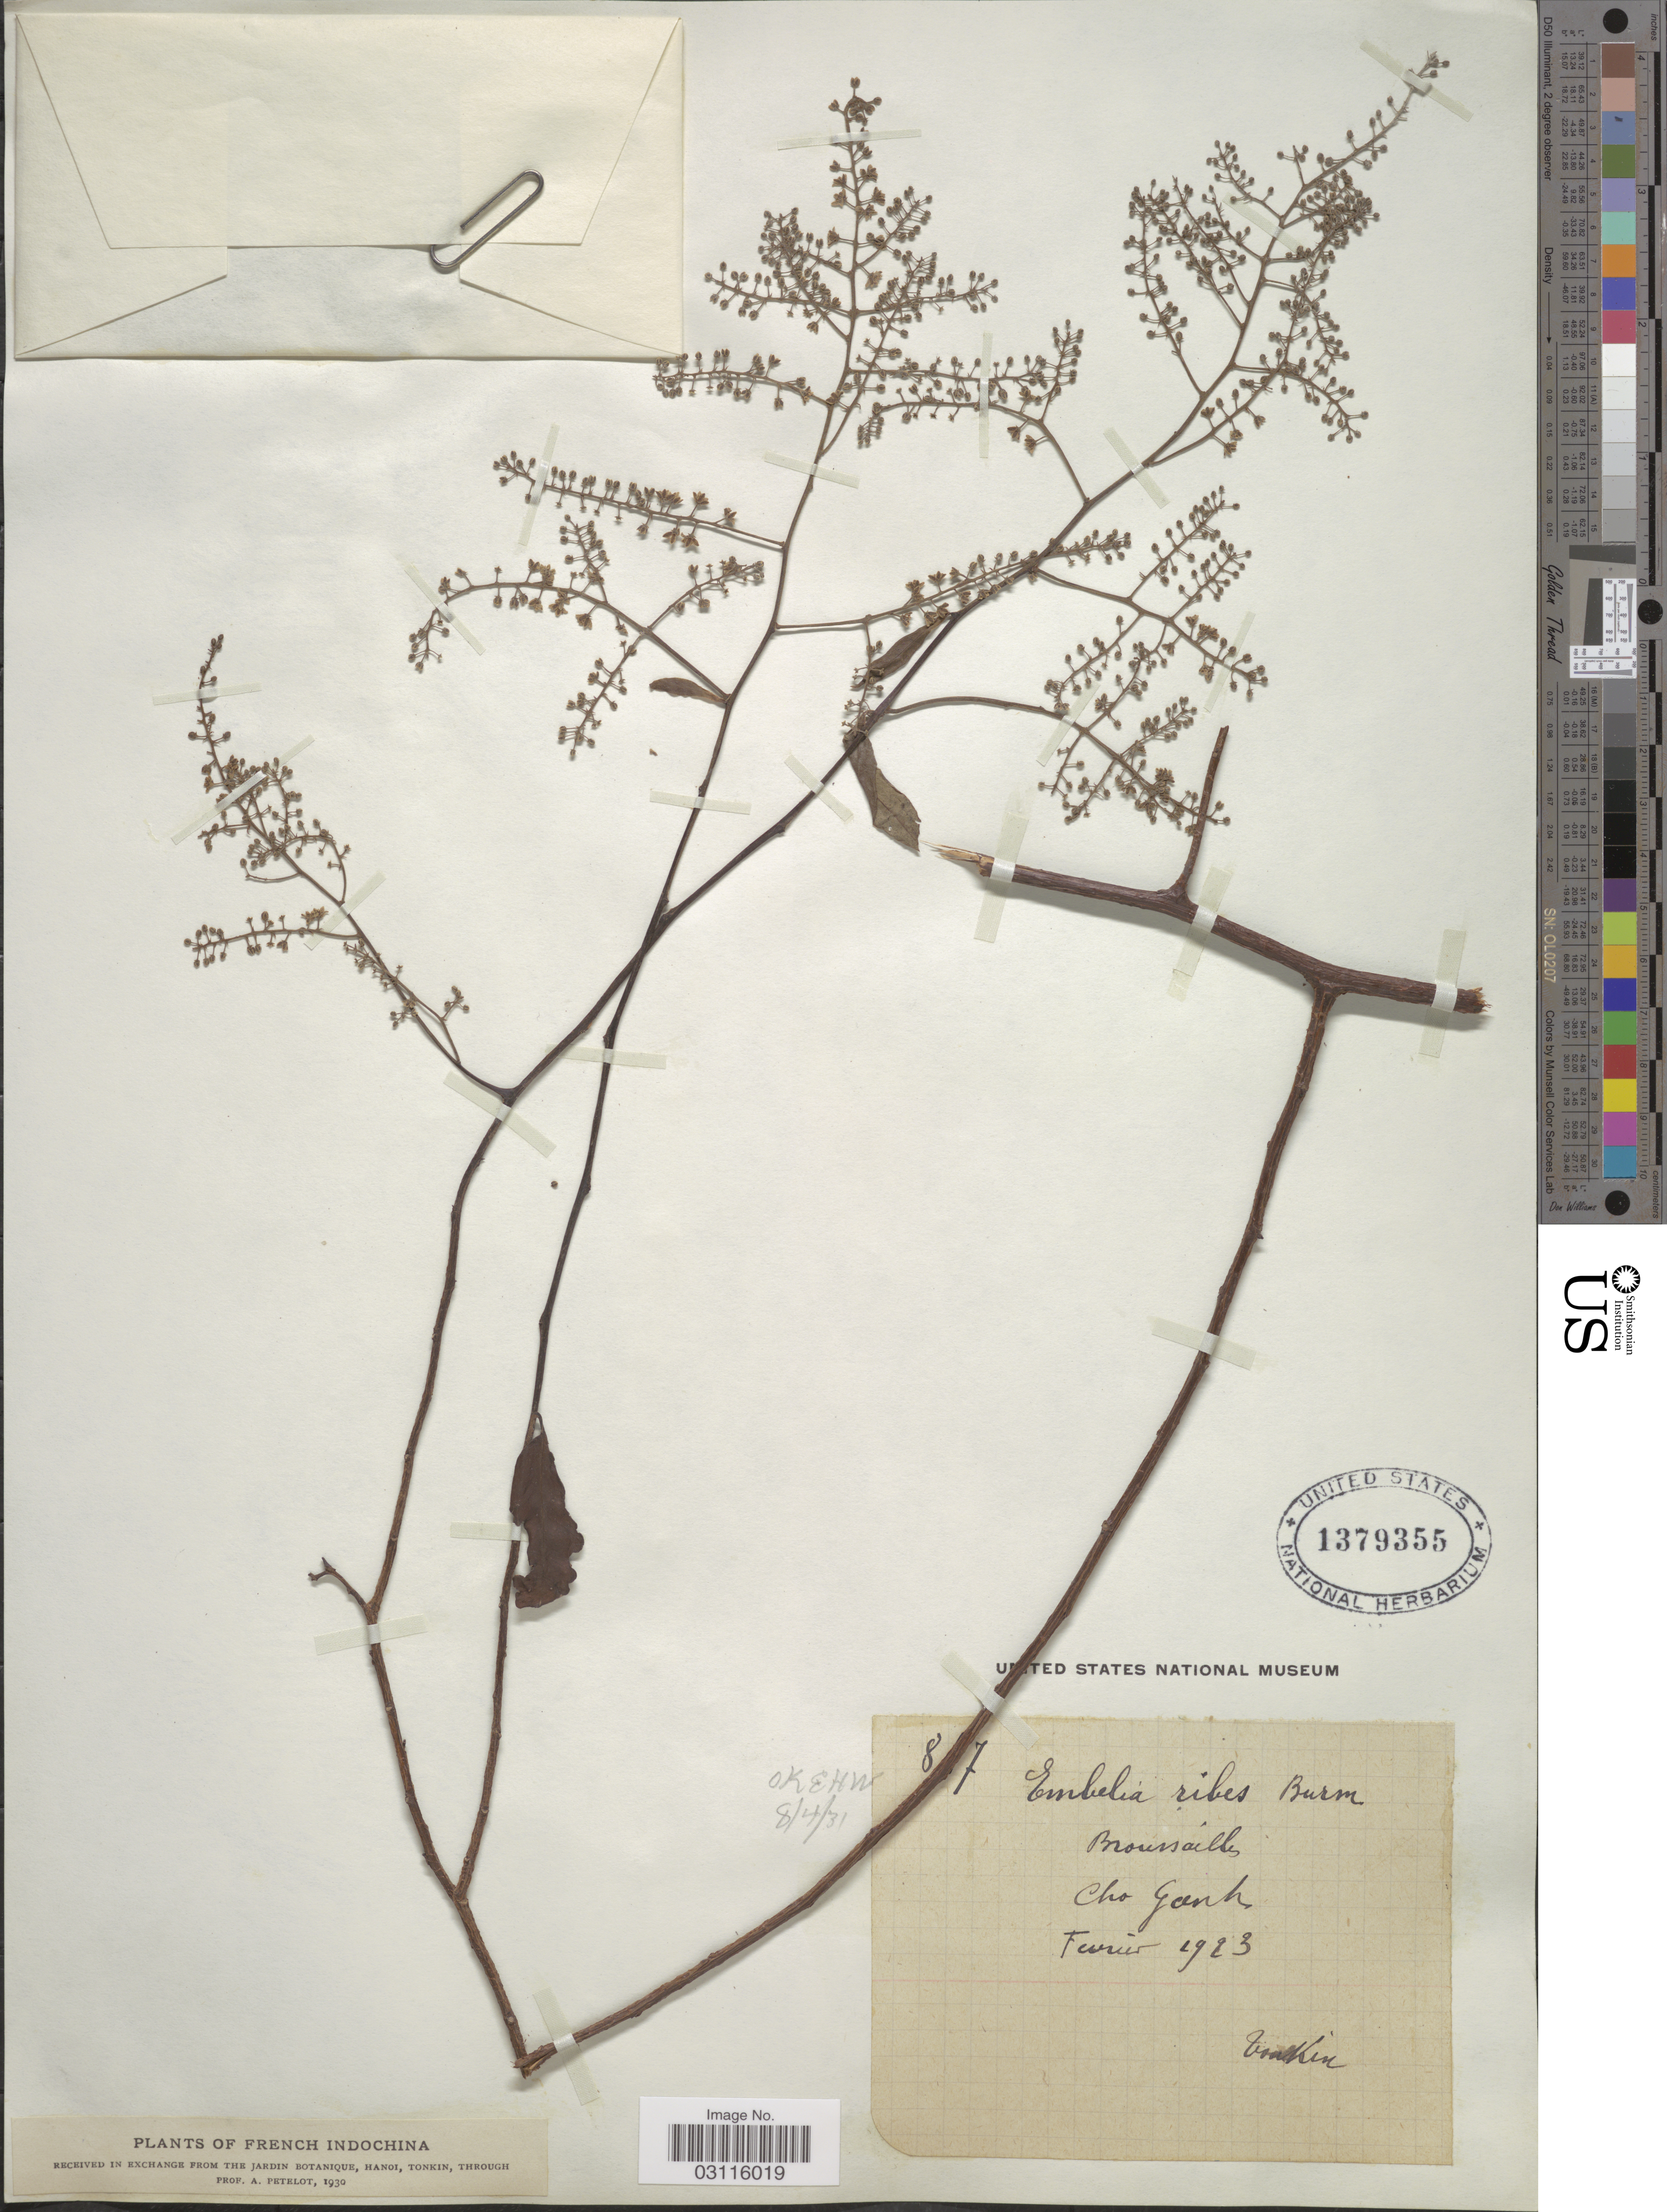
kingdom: Plantae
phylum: Tracheophyta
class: Magnoliopsida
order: Ericales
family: Primulaceae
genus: Embelia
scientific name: Embelia ribes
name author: Burm. f.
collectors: P. A. Pételot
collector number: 8!7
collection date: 1923-02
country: Vietnam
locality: French Indochina, Broussailles, Cho Ganh.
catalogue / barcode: US 1379355